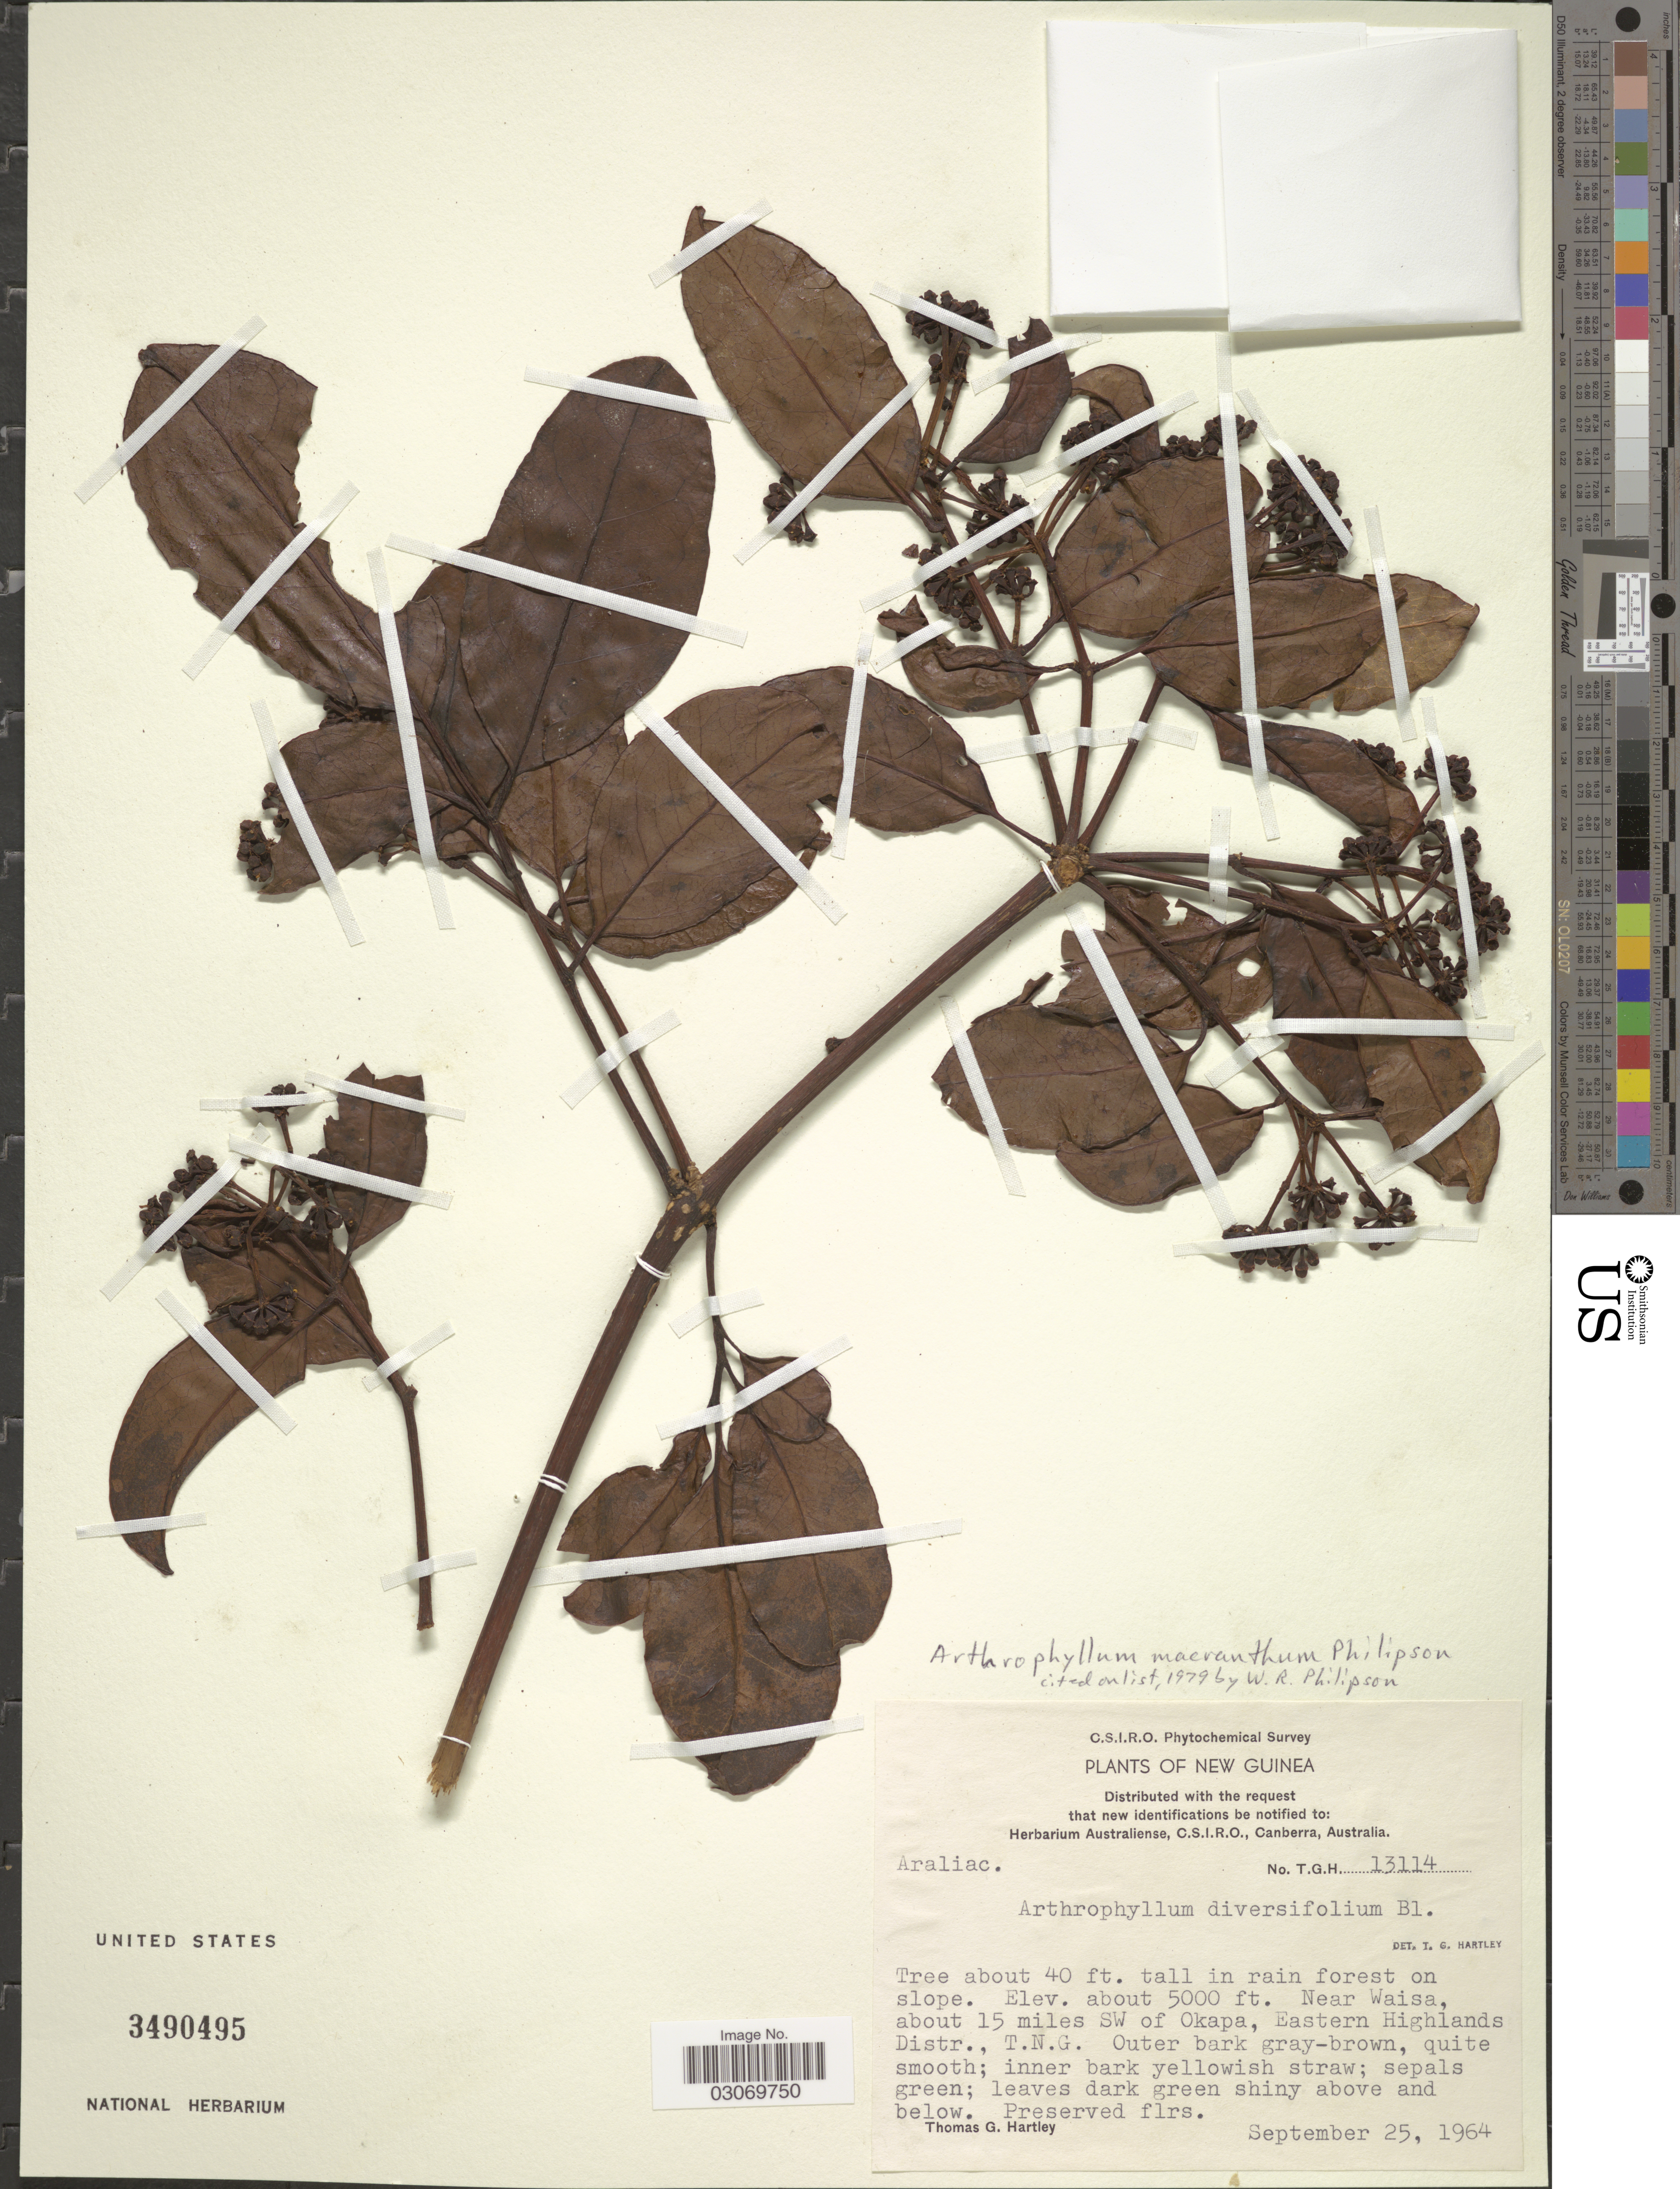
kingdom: Plantae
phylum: Tracheophyta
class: Magnoliopsida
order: Apiales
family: Araliaceae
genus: Arthrophyllum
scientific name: Arthrophyllum macranthum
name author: Philipson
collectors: T. G. Hartley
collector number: TGH13114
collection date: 1964-09-25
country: Papua New Guinea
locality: New Guinea, Near Waisa, about 15 miles SW of Okapa, Eastern Highlands Distr., T.N.G.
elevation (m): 1524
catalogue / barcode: US 3490495